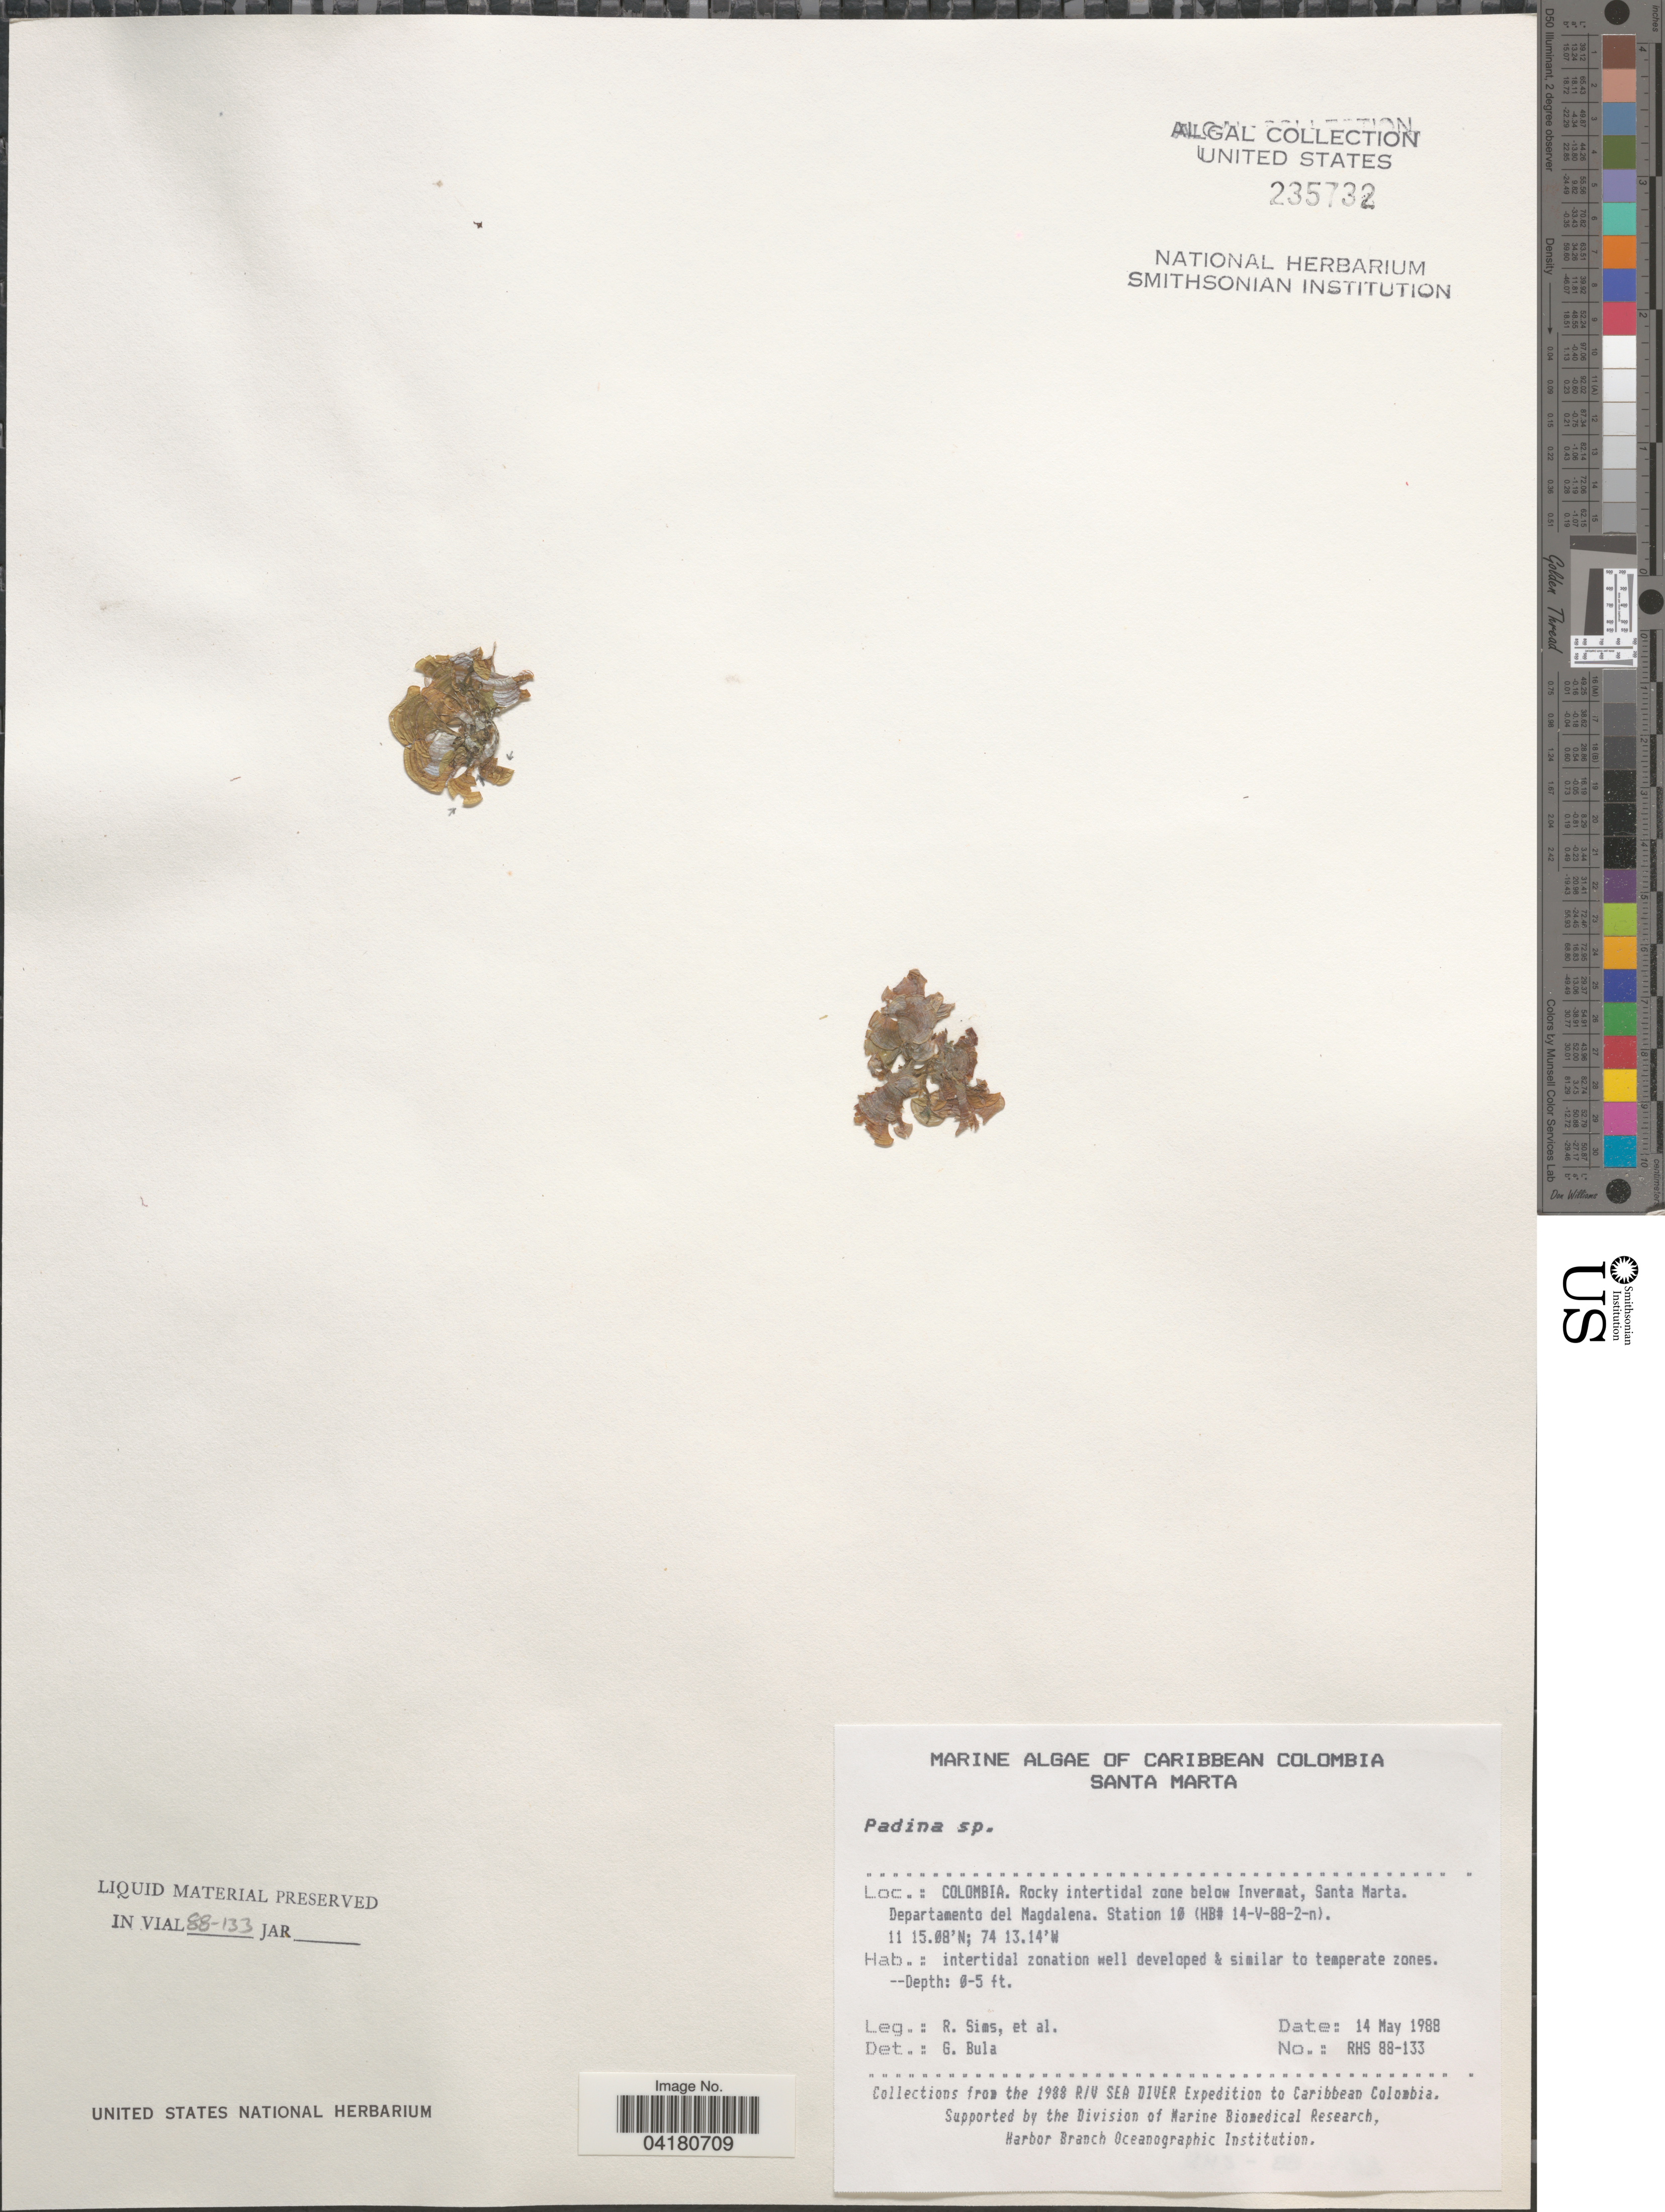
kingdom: Chromista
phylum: Ochrophyta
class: Phaeophyceae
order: Dictyotales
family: Dictyotaceae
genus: Padina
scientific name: Padina sp.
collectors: R. H. Sims & et al.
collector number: RHS88-133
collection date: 1988-05-14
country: Colombia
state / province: Magdalena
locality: Caribbean Colombia. Rocky intertidal zone below Invermat, Santa Marta. Departamento del Magdalena. Station 10 (HB# 14-V-88-2-n). The 1988 R/V Sea Diver Expedition to Caribbean Colombia.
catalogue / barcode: US 235732